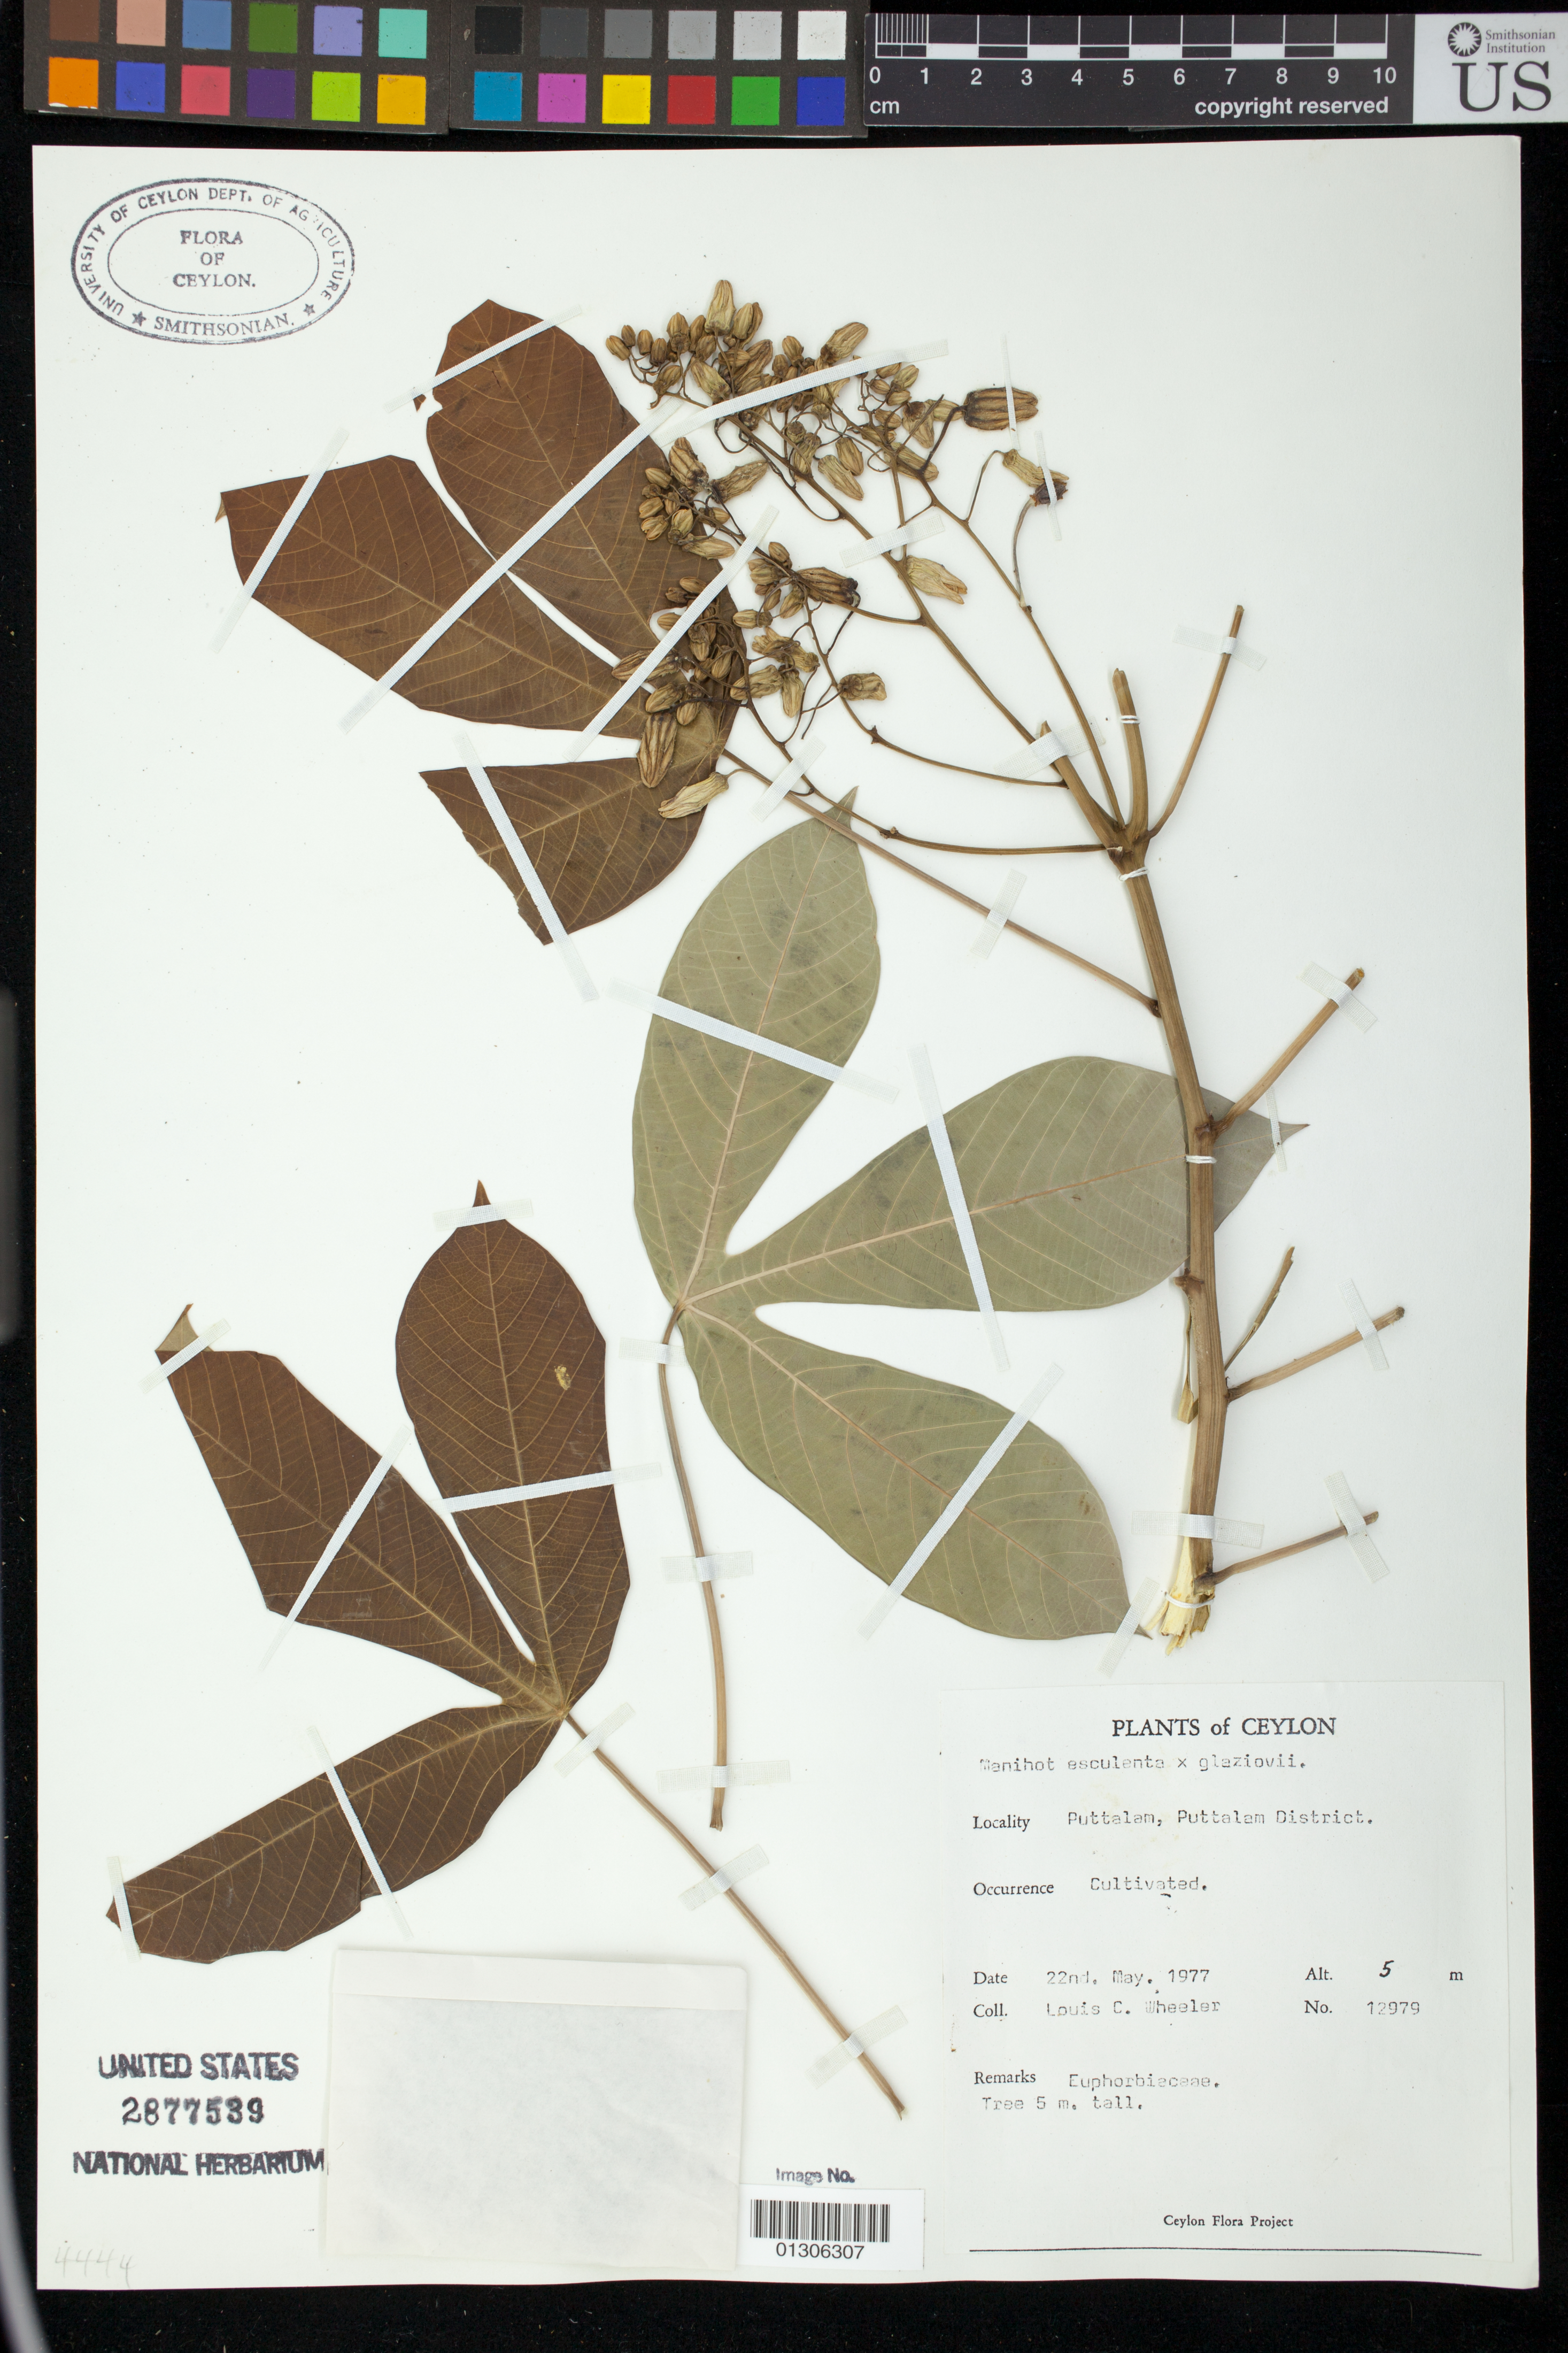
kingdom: Plantae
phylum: Tracheophyta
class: Magnoliopsida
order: Malpighiales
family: Euphorbiaceae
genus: Manihot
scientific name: Manihot esculenta x M. glaziovii Müll. Arg.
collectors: L. C. Wheeler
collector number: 12979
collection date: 1977-05-22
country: Sri Lanka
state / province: North Western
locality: Puttalam, Puttalam District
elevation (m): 5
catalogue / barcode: US 2877539